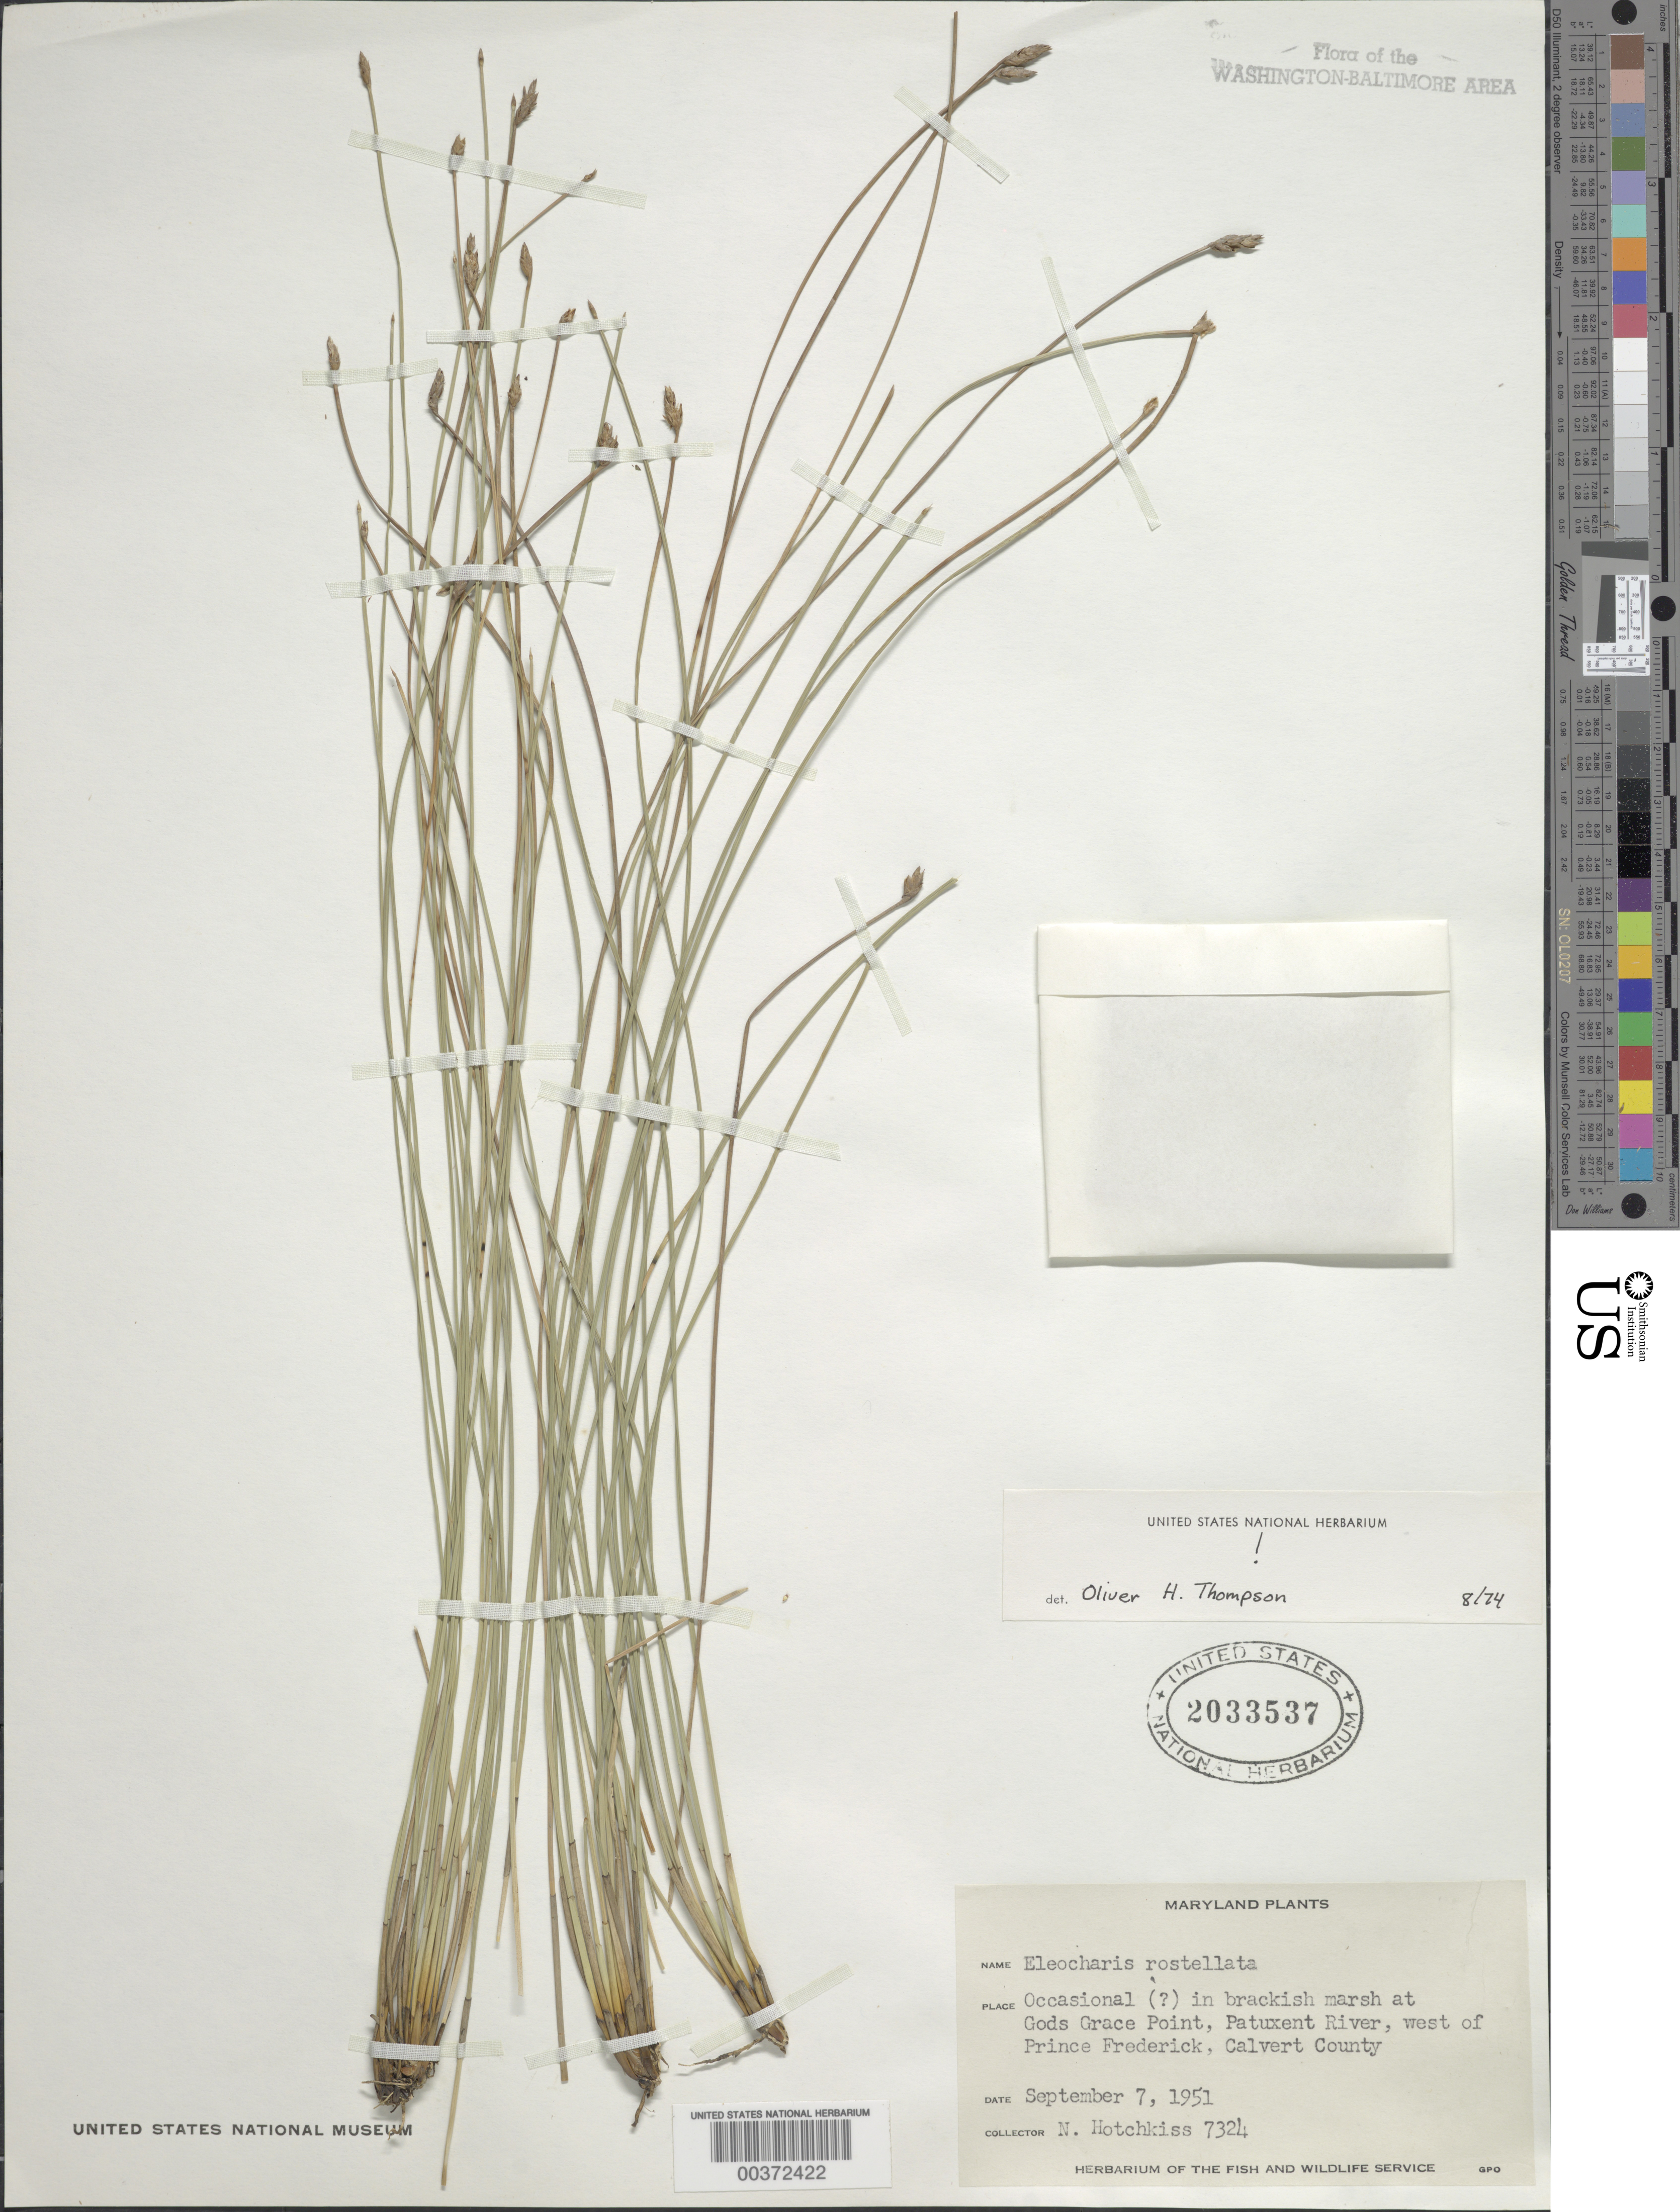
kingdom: Plantae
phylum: Tracheophyta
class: Liliopsida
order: Poales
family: Cyperaceae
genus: Eleocharis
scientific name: Eleocharis rostellata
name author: (Torr.) Torr.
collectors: N. Hotchkiss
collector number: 7324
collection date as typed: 07 Sep 1951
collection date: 1951-09-07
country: United States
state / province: Maryland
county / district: Calvert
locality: Gods Grace Pont, Patuxent River, west of Prince Frederick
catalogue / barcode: US 2033537